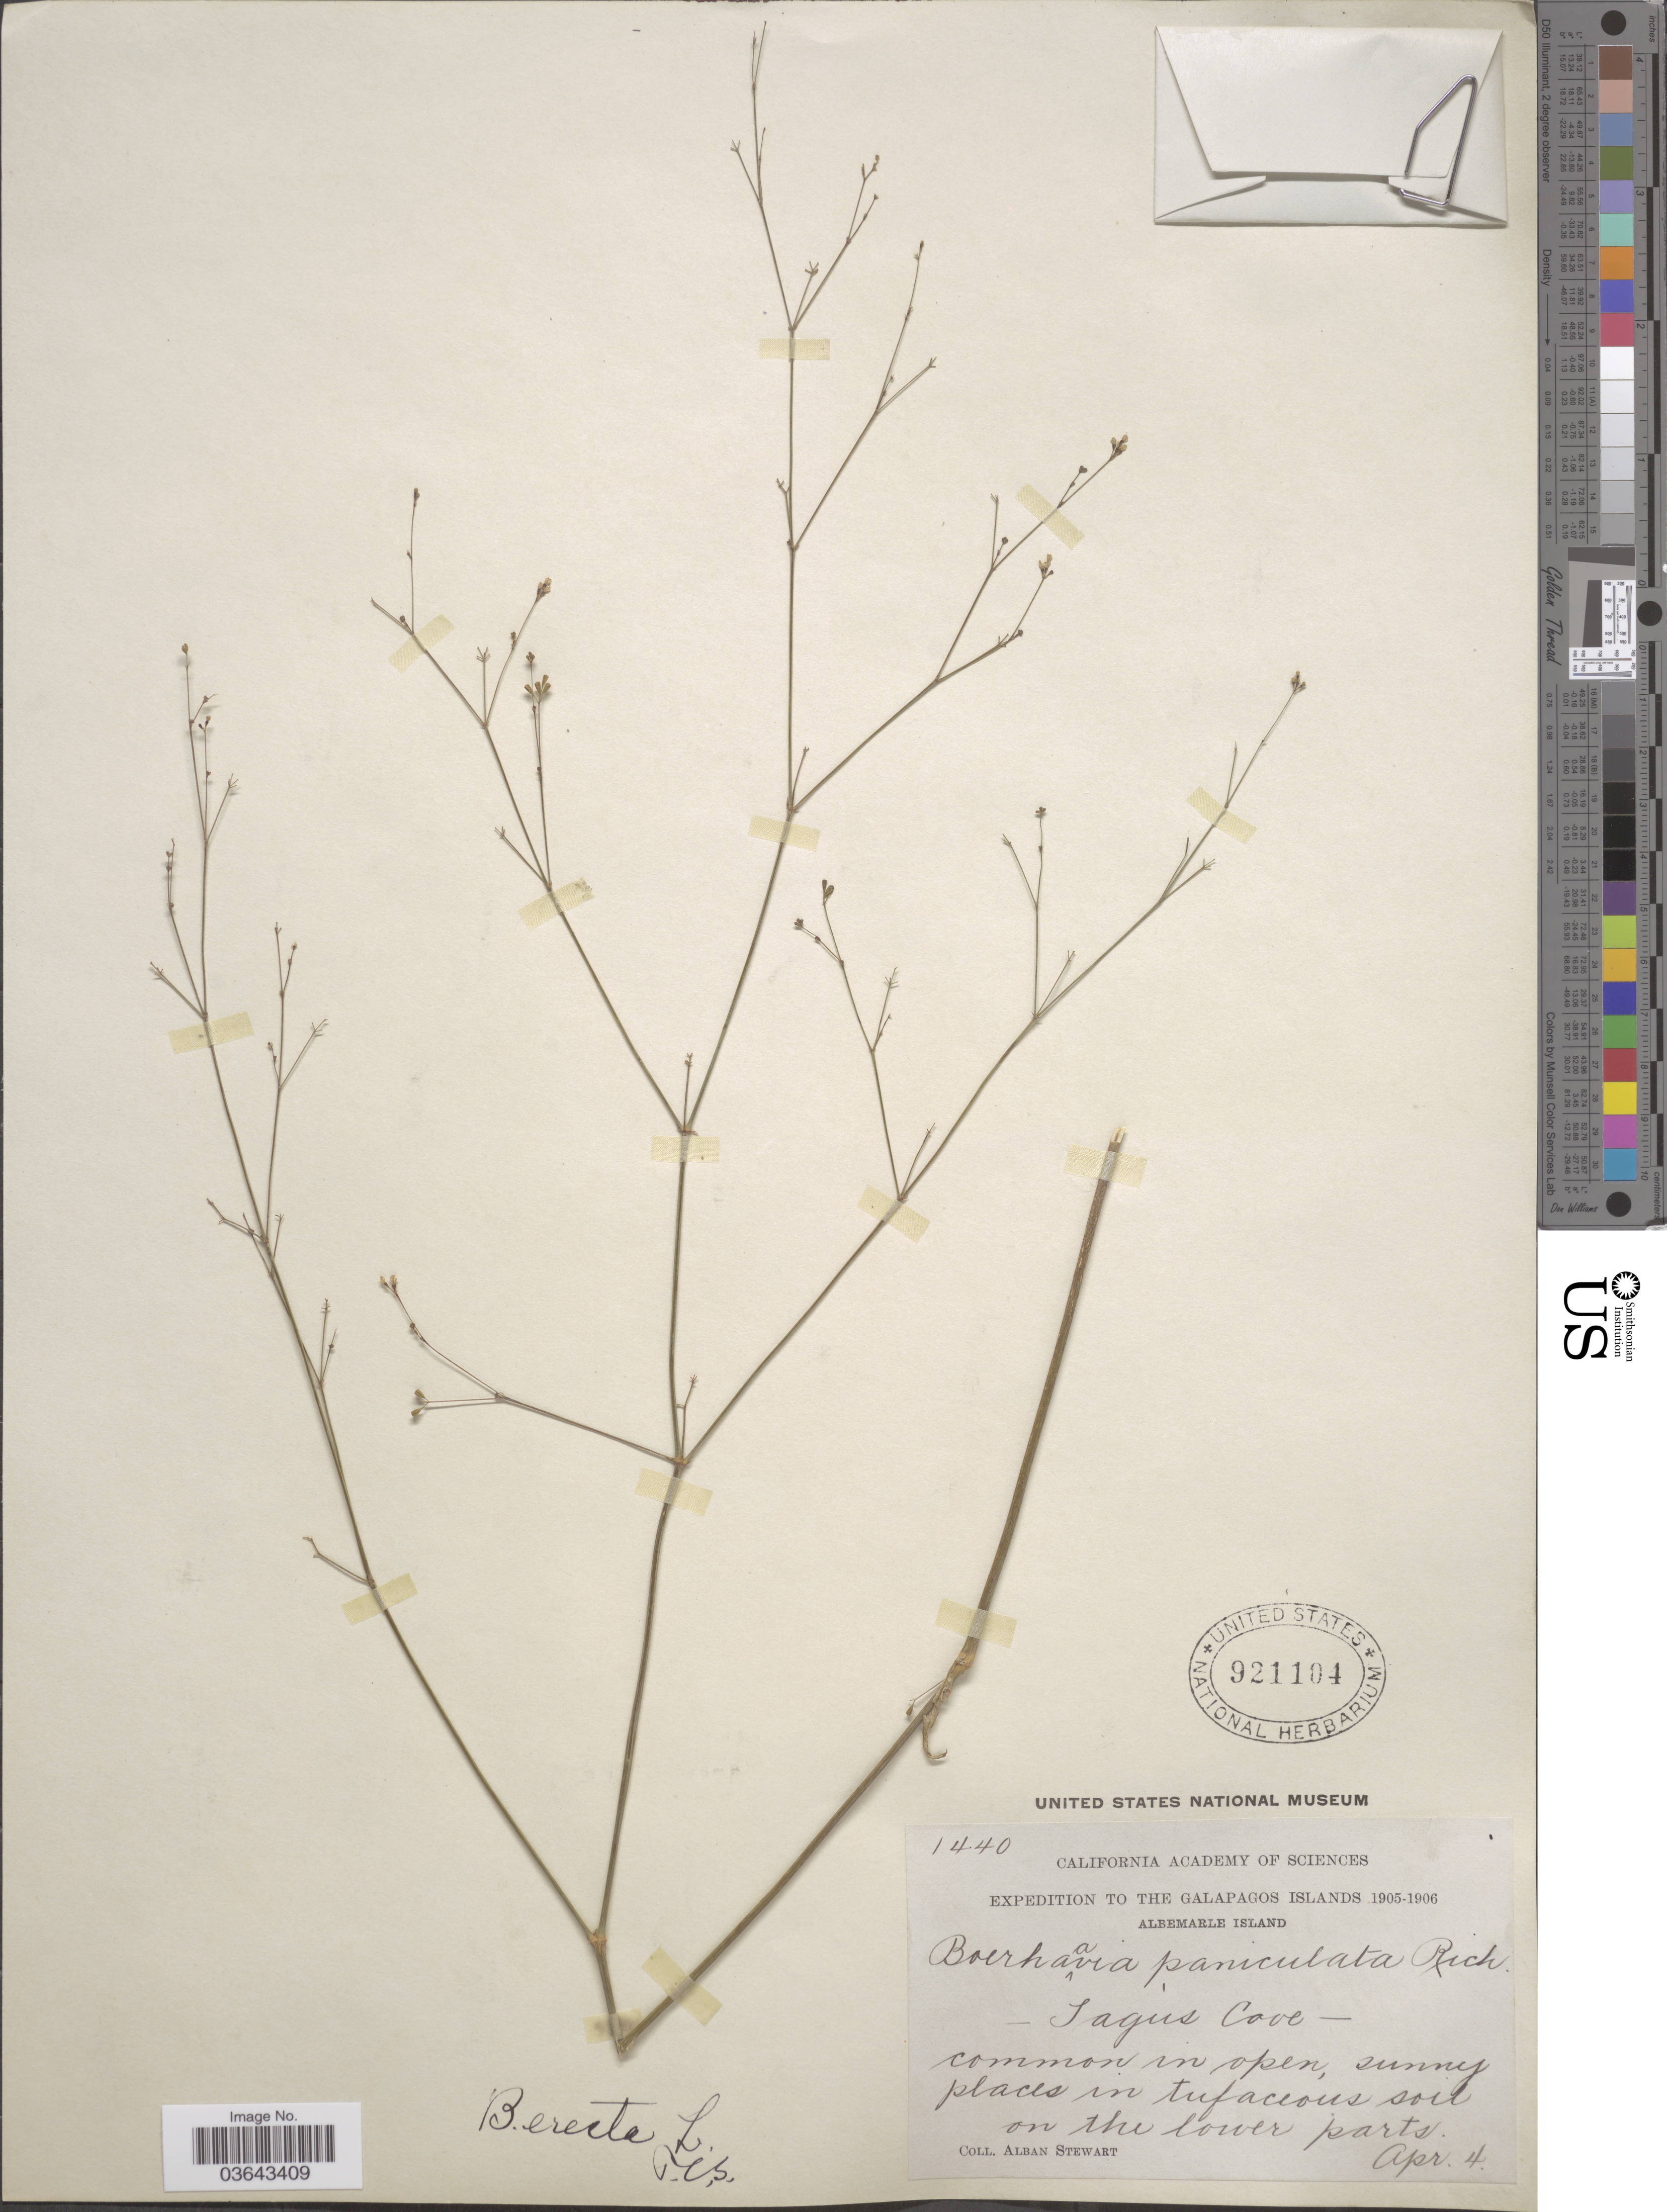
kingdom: Plantae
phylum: Tracheophyta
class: Magnoliopsida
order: Caryophyllales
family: Nyctaginaceae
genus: Boerhavia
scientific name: Boerhavia erecta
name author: L.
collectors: A. Stewart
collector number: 1440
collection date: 1905-04-04/1906-04-04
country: Ecuador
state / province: Colón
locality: The Galapagos Islands. Albemarle Island. Tagus Cove.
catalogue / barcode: US 921104